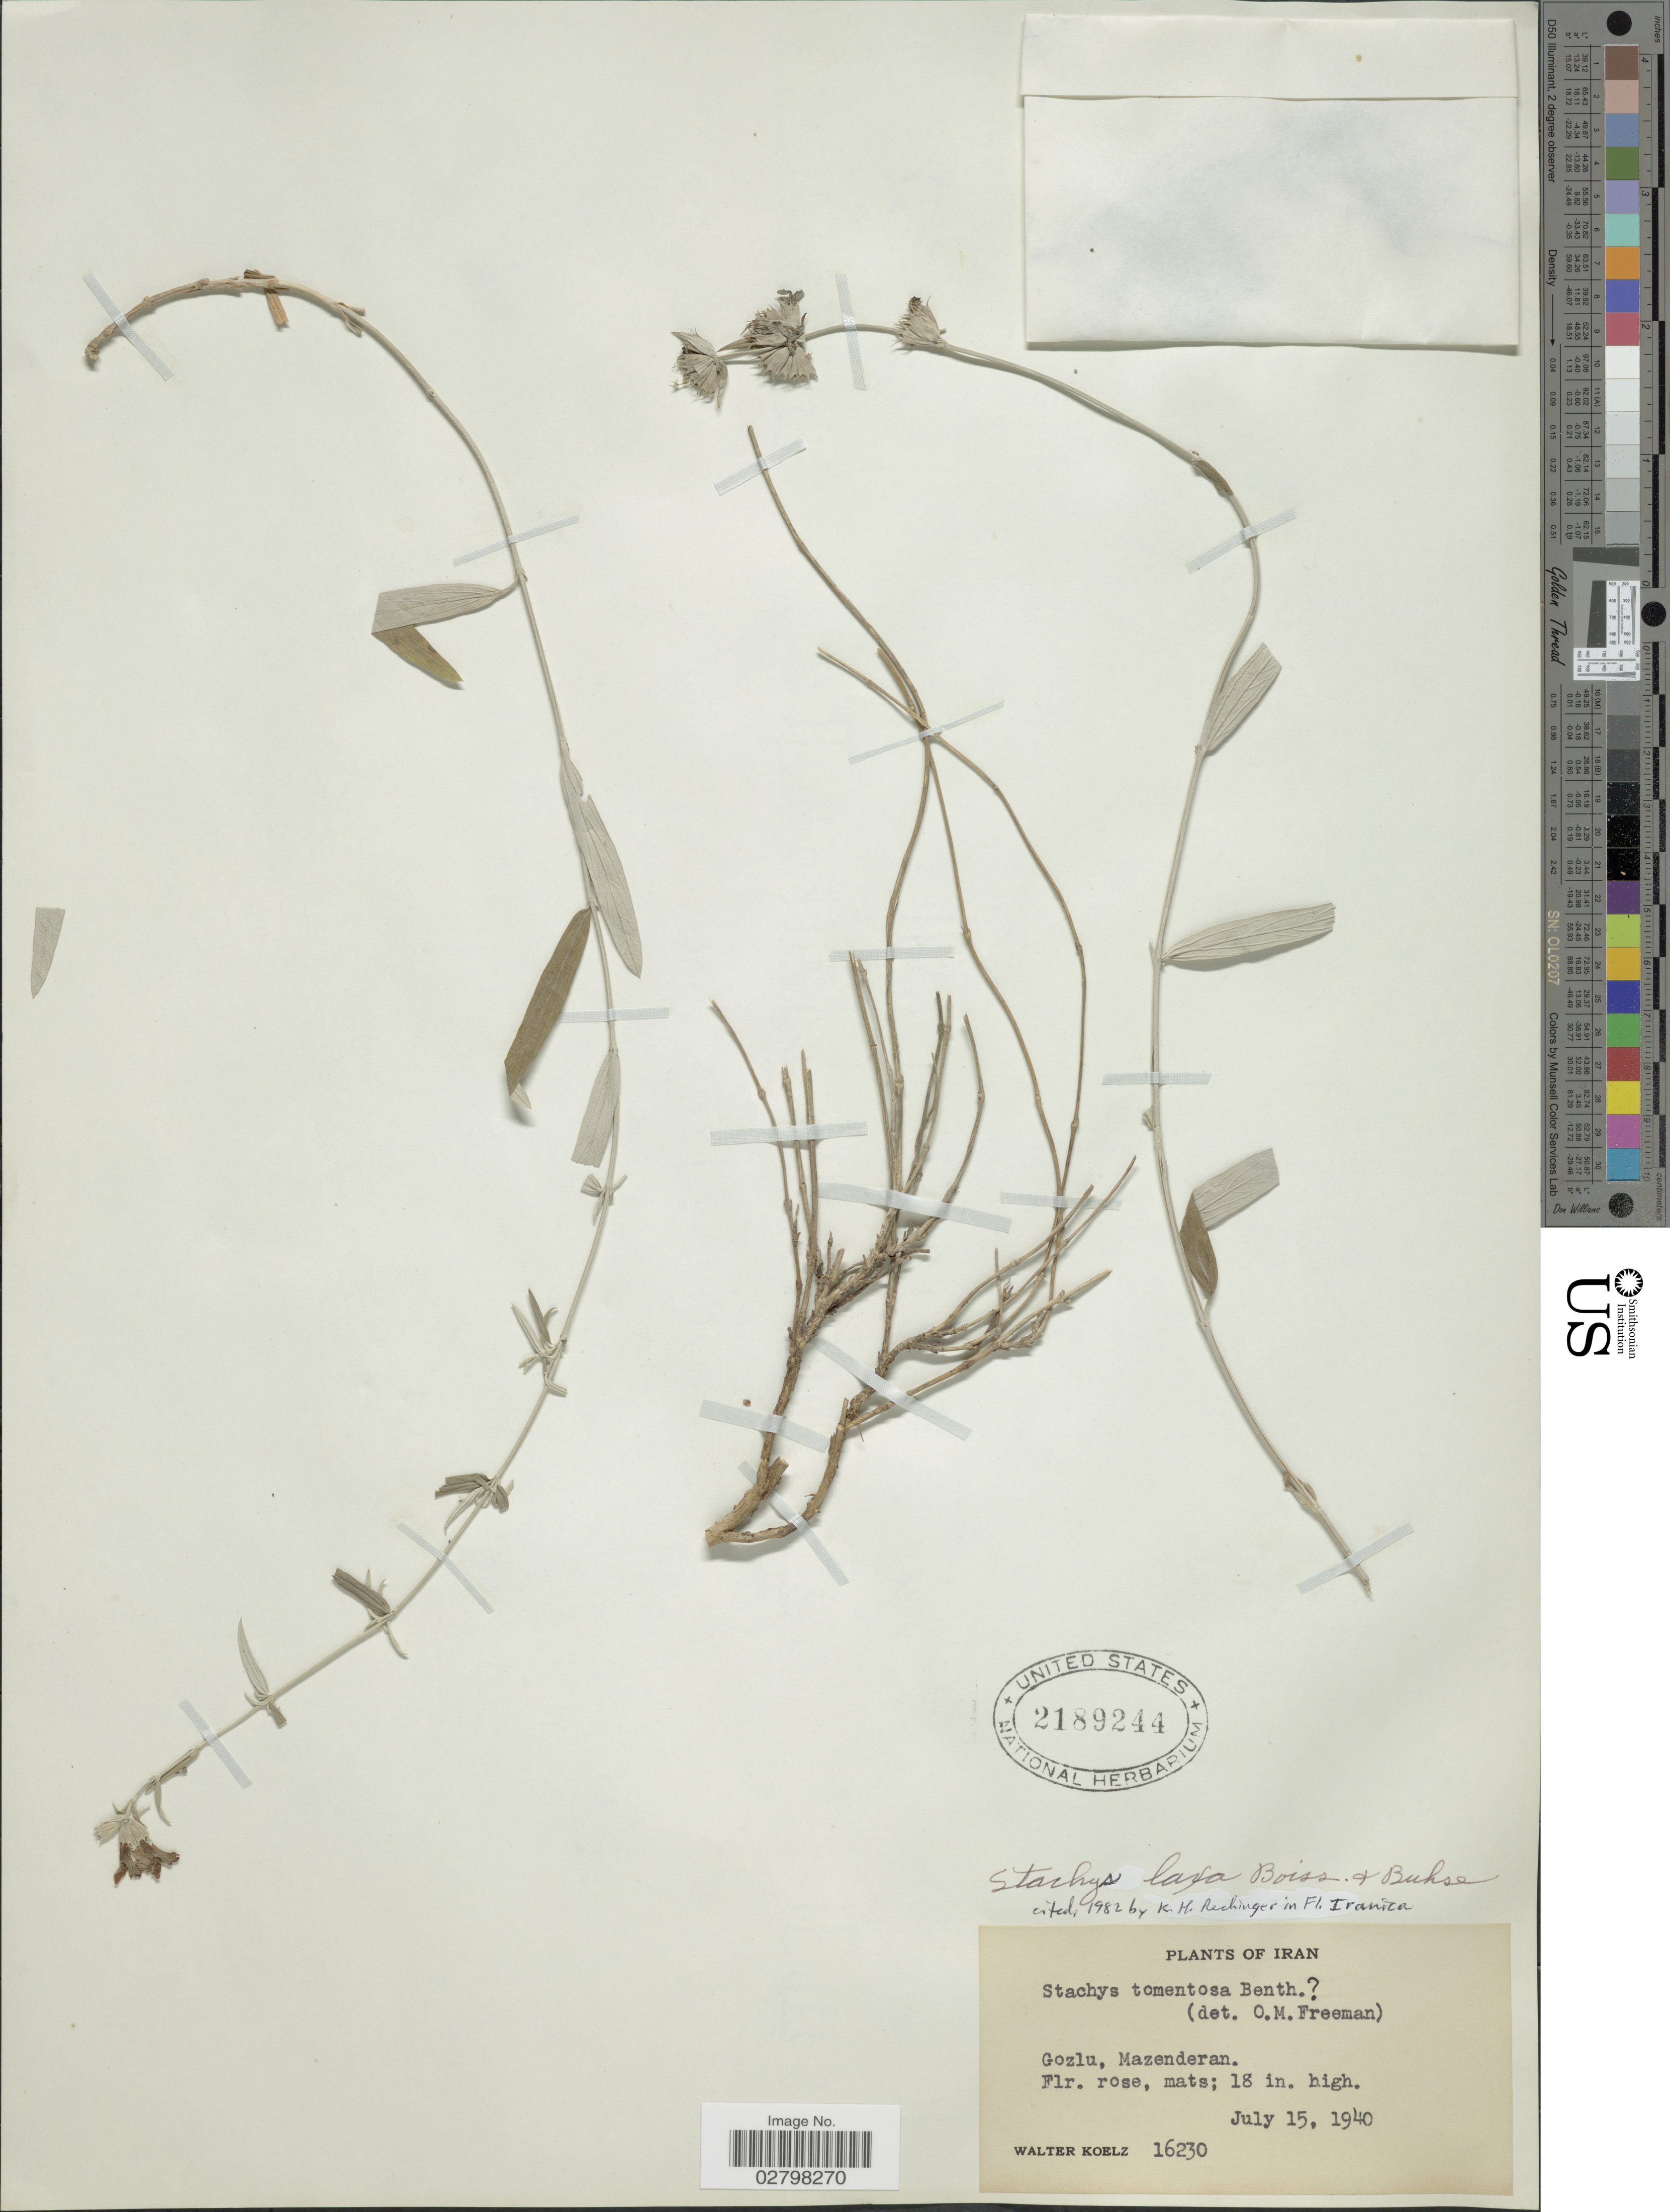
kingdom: Plantae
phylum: Tracheophyta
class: Magnoliopsida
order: Lamiales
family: Lamiaceae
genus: Stachys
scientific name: Stachys laxa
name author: Boiss. & Buhse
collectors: W. N. Koelz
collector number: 16230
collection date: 1940-07-15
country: Iran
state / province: Mazandaran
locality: Gozlu, Mazenderan.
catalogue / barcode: US 2189244